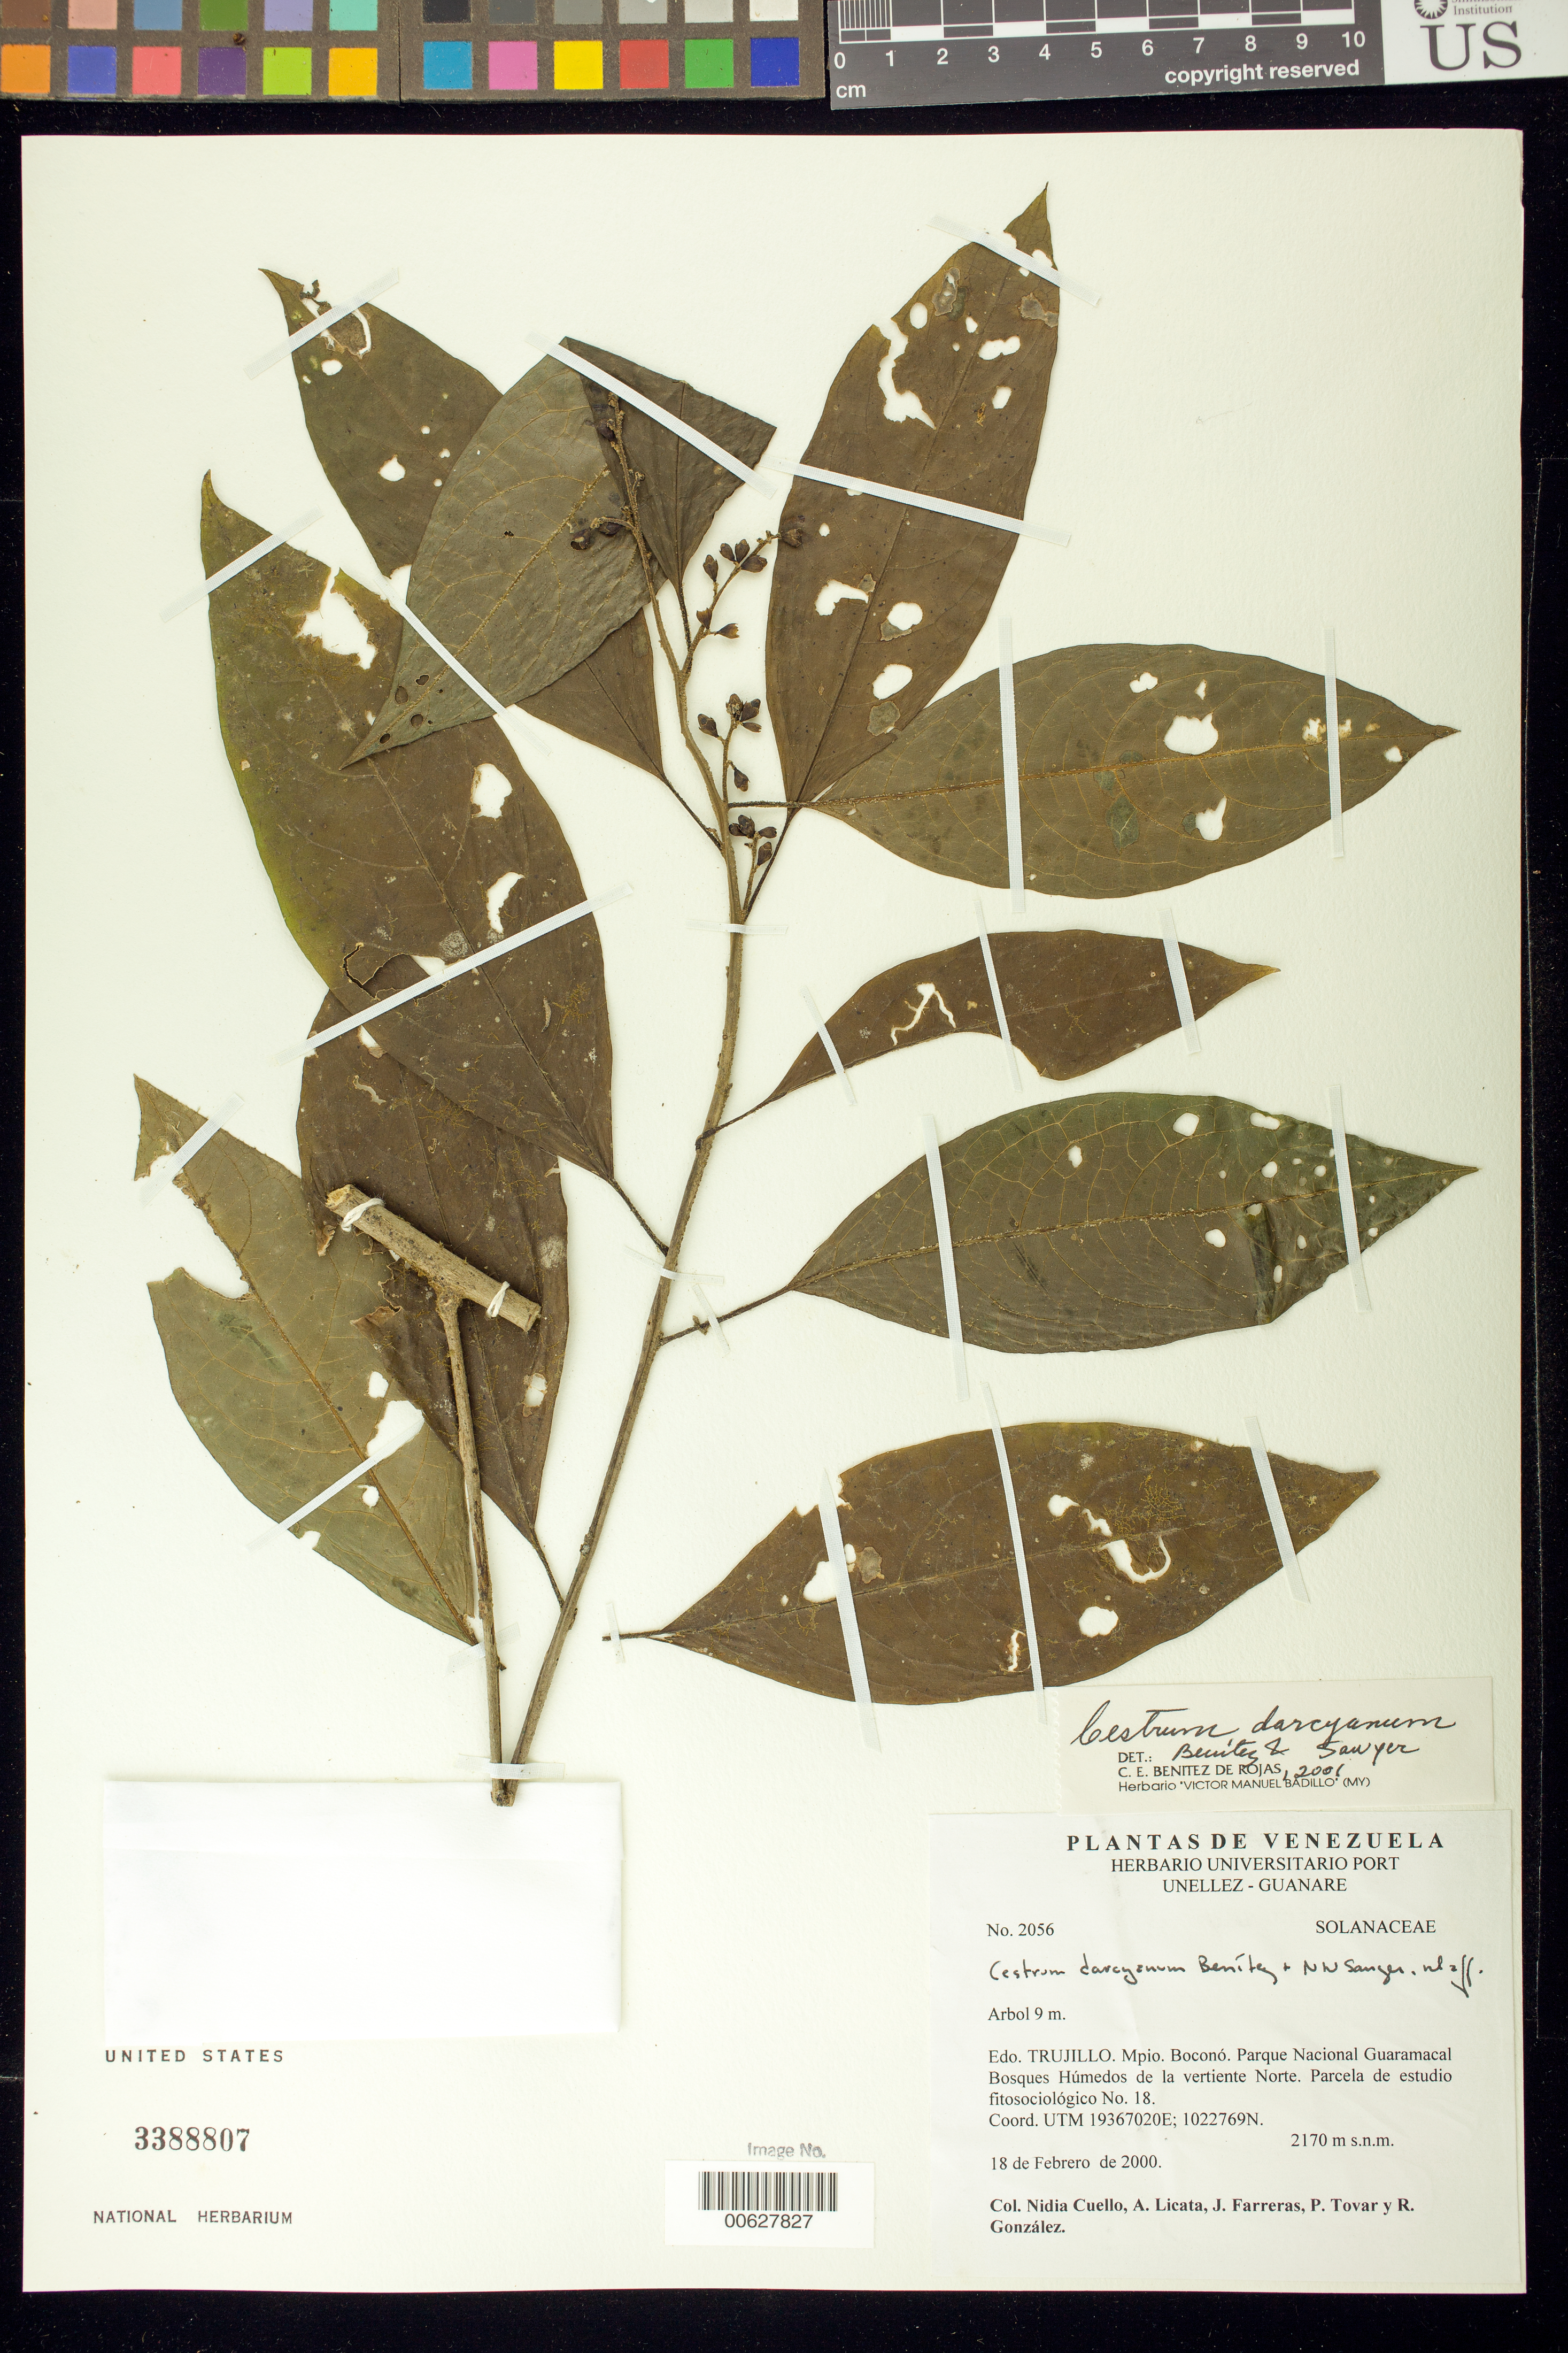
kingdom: Plantae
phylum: Tracheophyta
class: Magnoliopsida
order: Solanales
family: Solanaceae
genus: Cestrum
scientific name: Cestrum darcyanum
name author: Benítez & N.W. Sawyer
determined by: Benítez, C. E.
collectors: N. L. Cuello, A. Licata, J. Farreras, P. Tovar & R. González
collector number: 2056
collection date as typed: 18 Feb 2000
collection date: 2000-02-18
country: Venezuela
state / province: Trujillo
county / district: Boconó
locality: Parque Nacional Guaramacal, vertiente N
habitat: Bosques húmedos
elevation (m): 2170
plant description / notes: MER, MO, MY, NY, PORT, US, VEN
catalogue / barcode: US 3388807